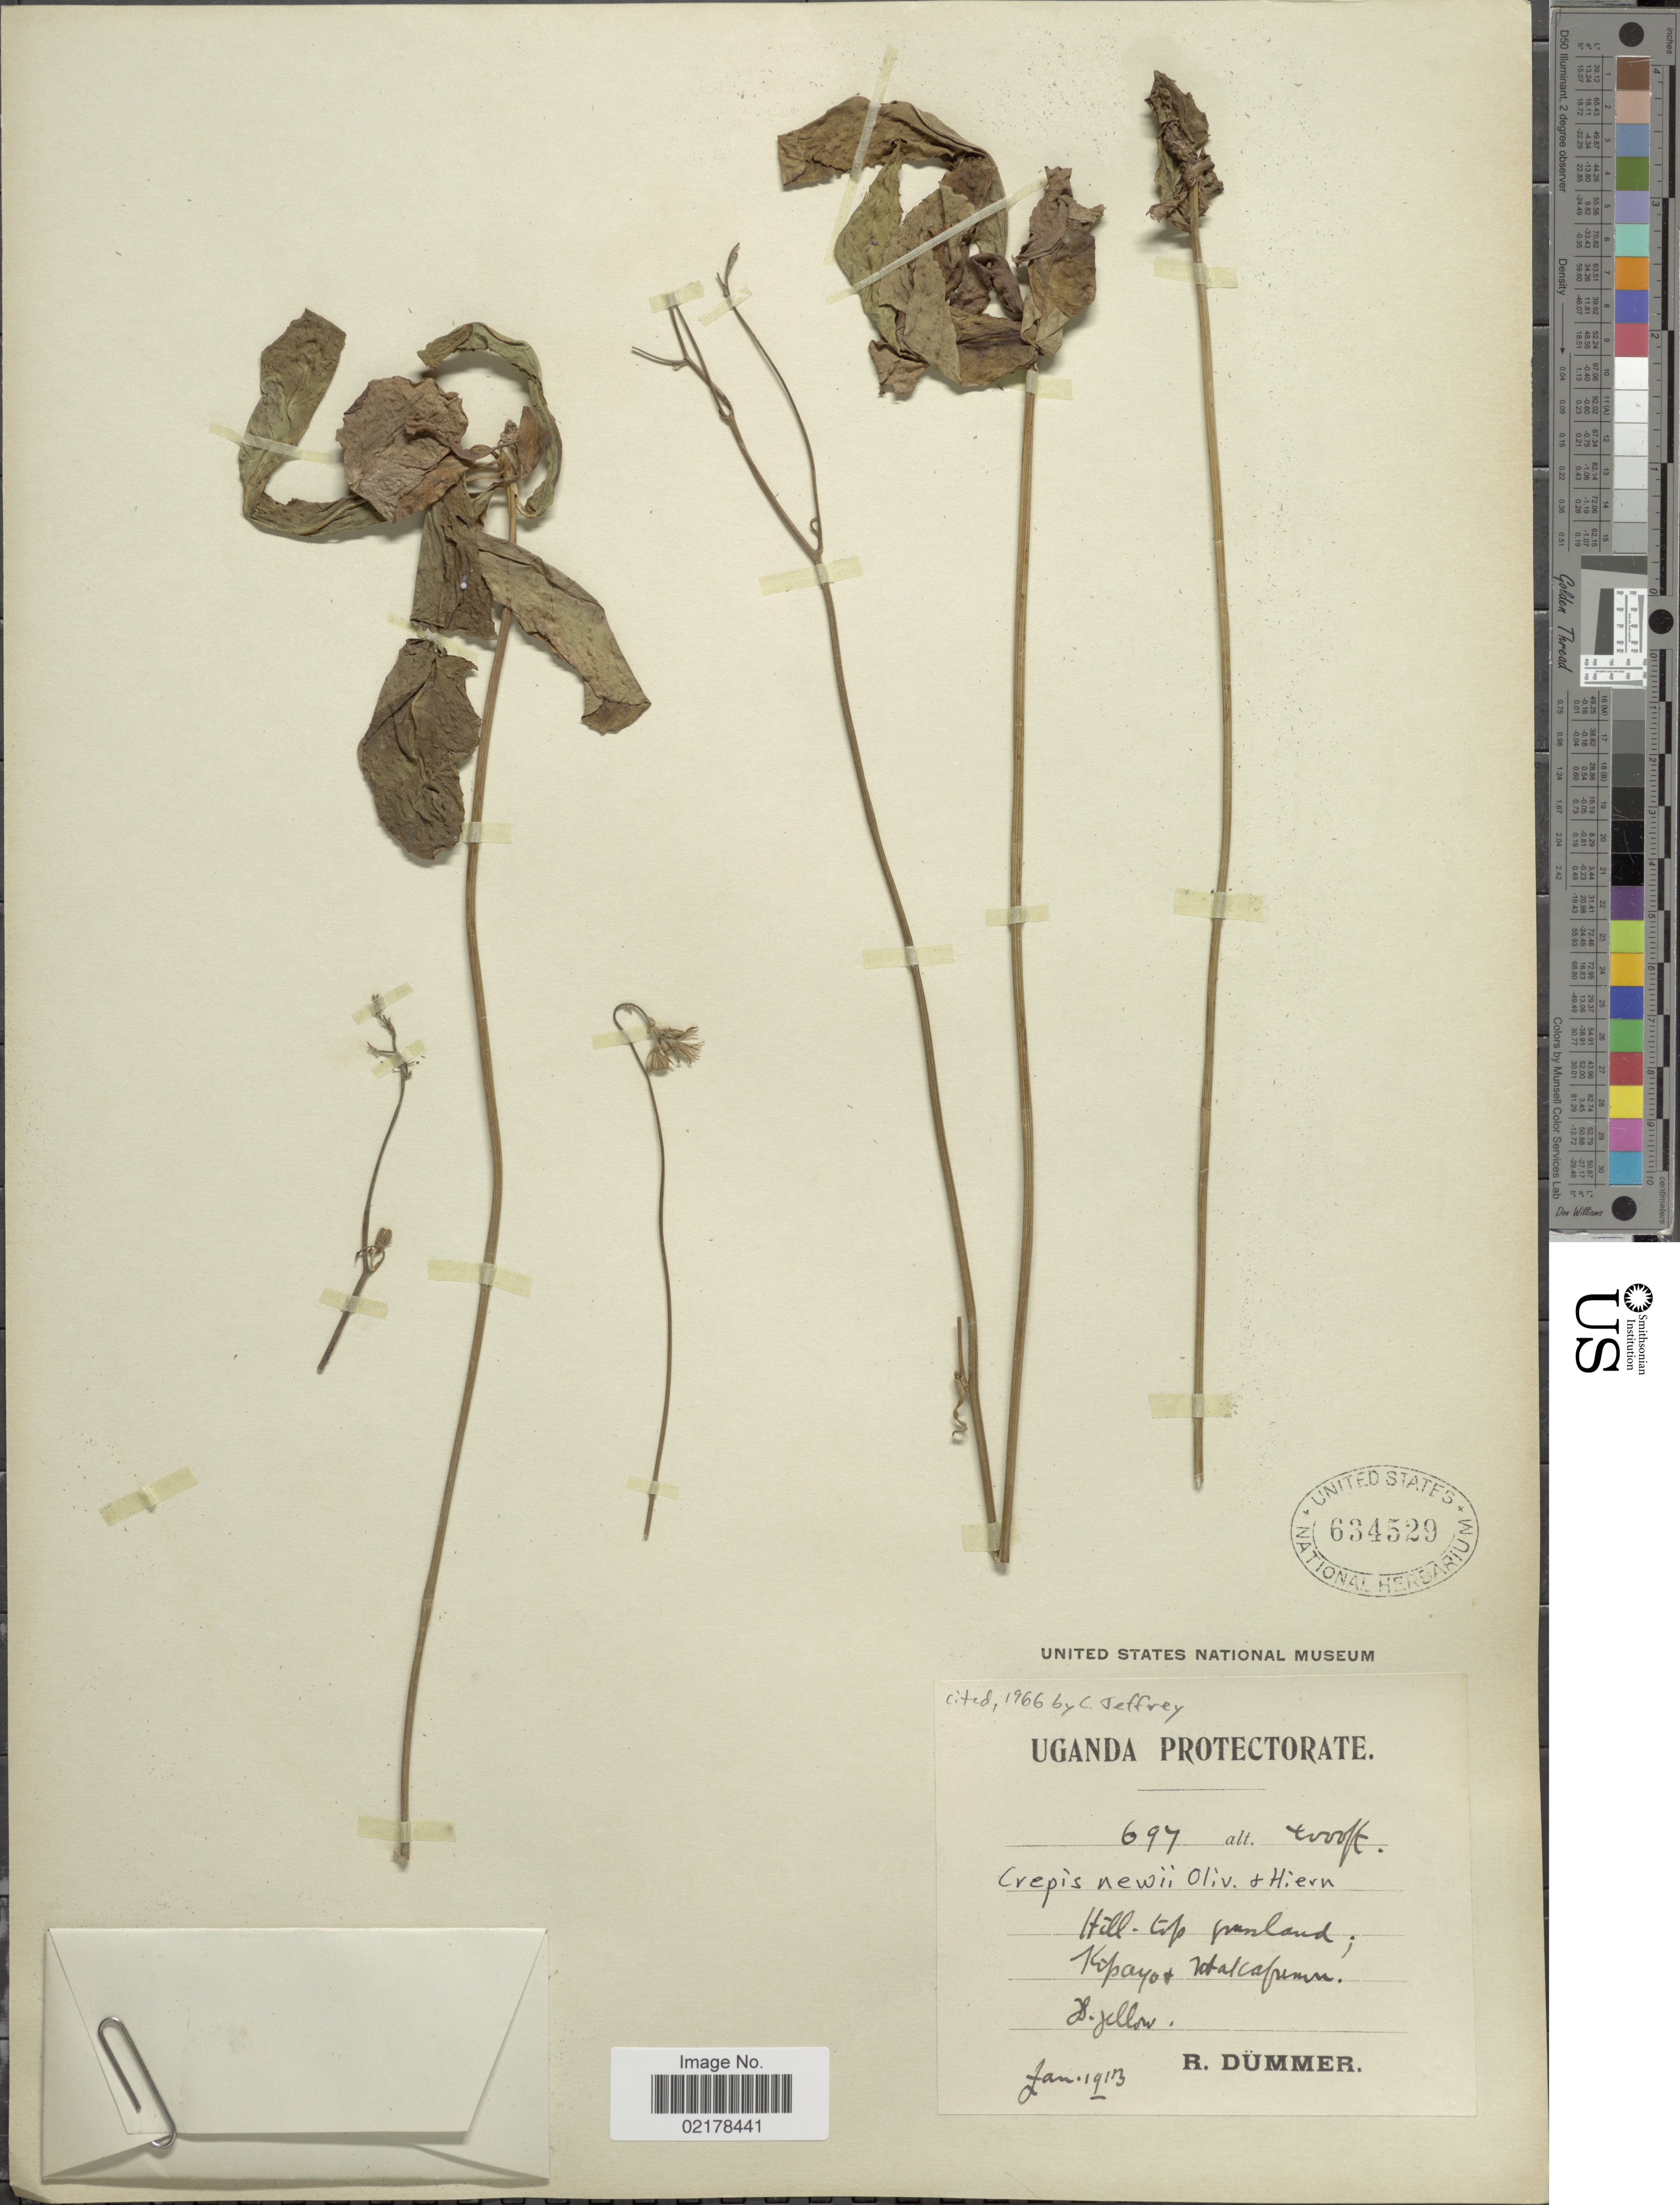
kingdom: Plantae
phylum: Tracheophyta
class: Magnoliopsida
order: Asterales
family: Asteraceae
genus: Crepis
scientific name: Crepis newii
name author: Oliv. & Hiern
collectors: R. A. Dümmer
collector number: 697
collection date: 1913-01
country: Uganda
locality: Hill top grassland; Kipayo + [illegible text]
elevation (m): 1219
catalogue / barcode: US 634529